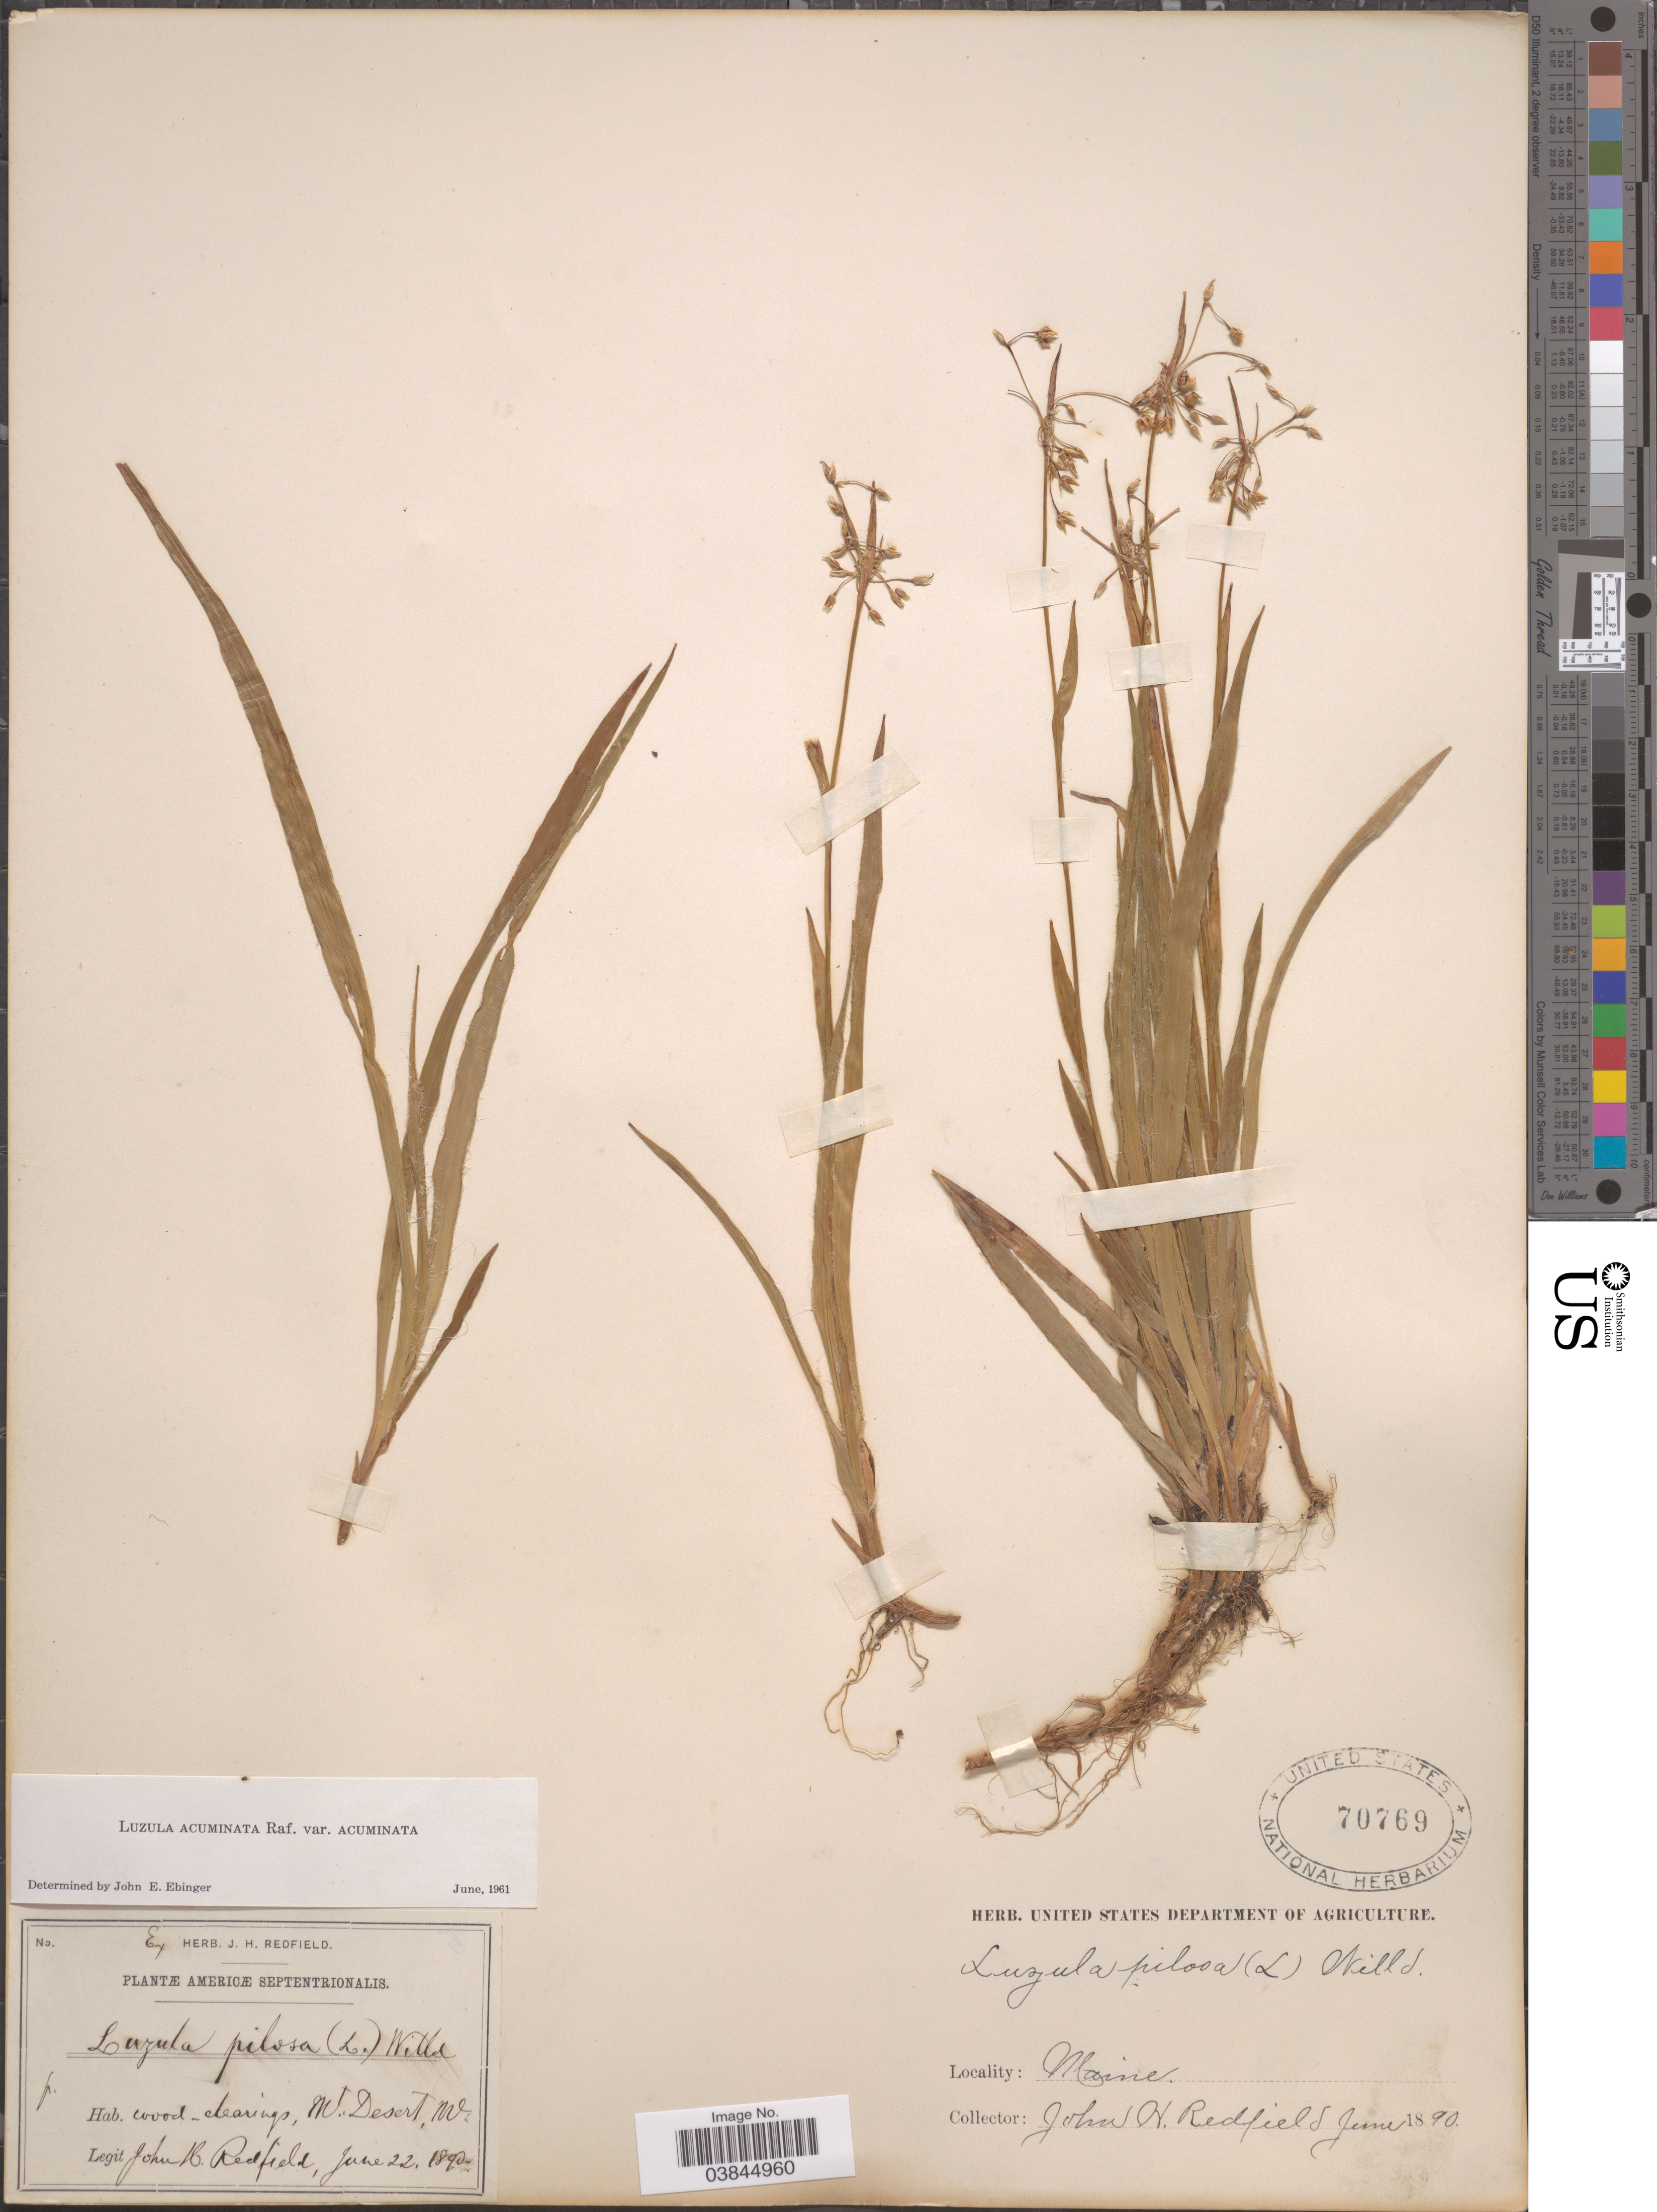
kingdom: Plantae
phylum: Tracheophyta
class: Liliopsida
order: Poales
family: Juncaceae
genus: Luzula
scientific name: Luzula acuminata var. acuminata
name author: Raf.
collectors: J. Redfield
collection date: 1890-06-22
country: United States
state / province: Maine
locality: Americæ Septentrionalis. Mt. Desert.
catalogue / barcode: US 70769